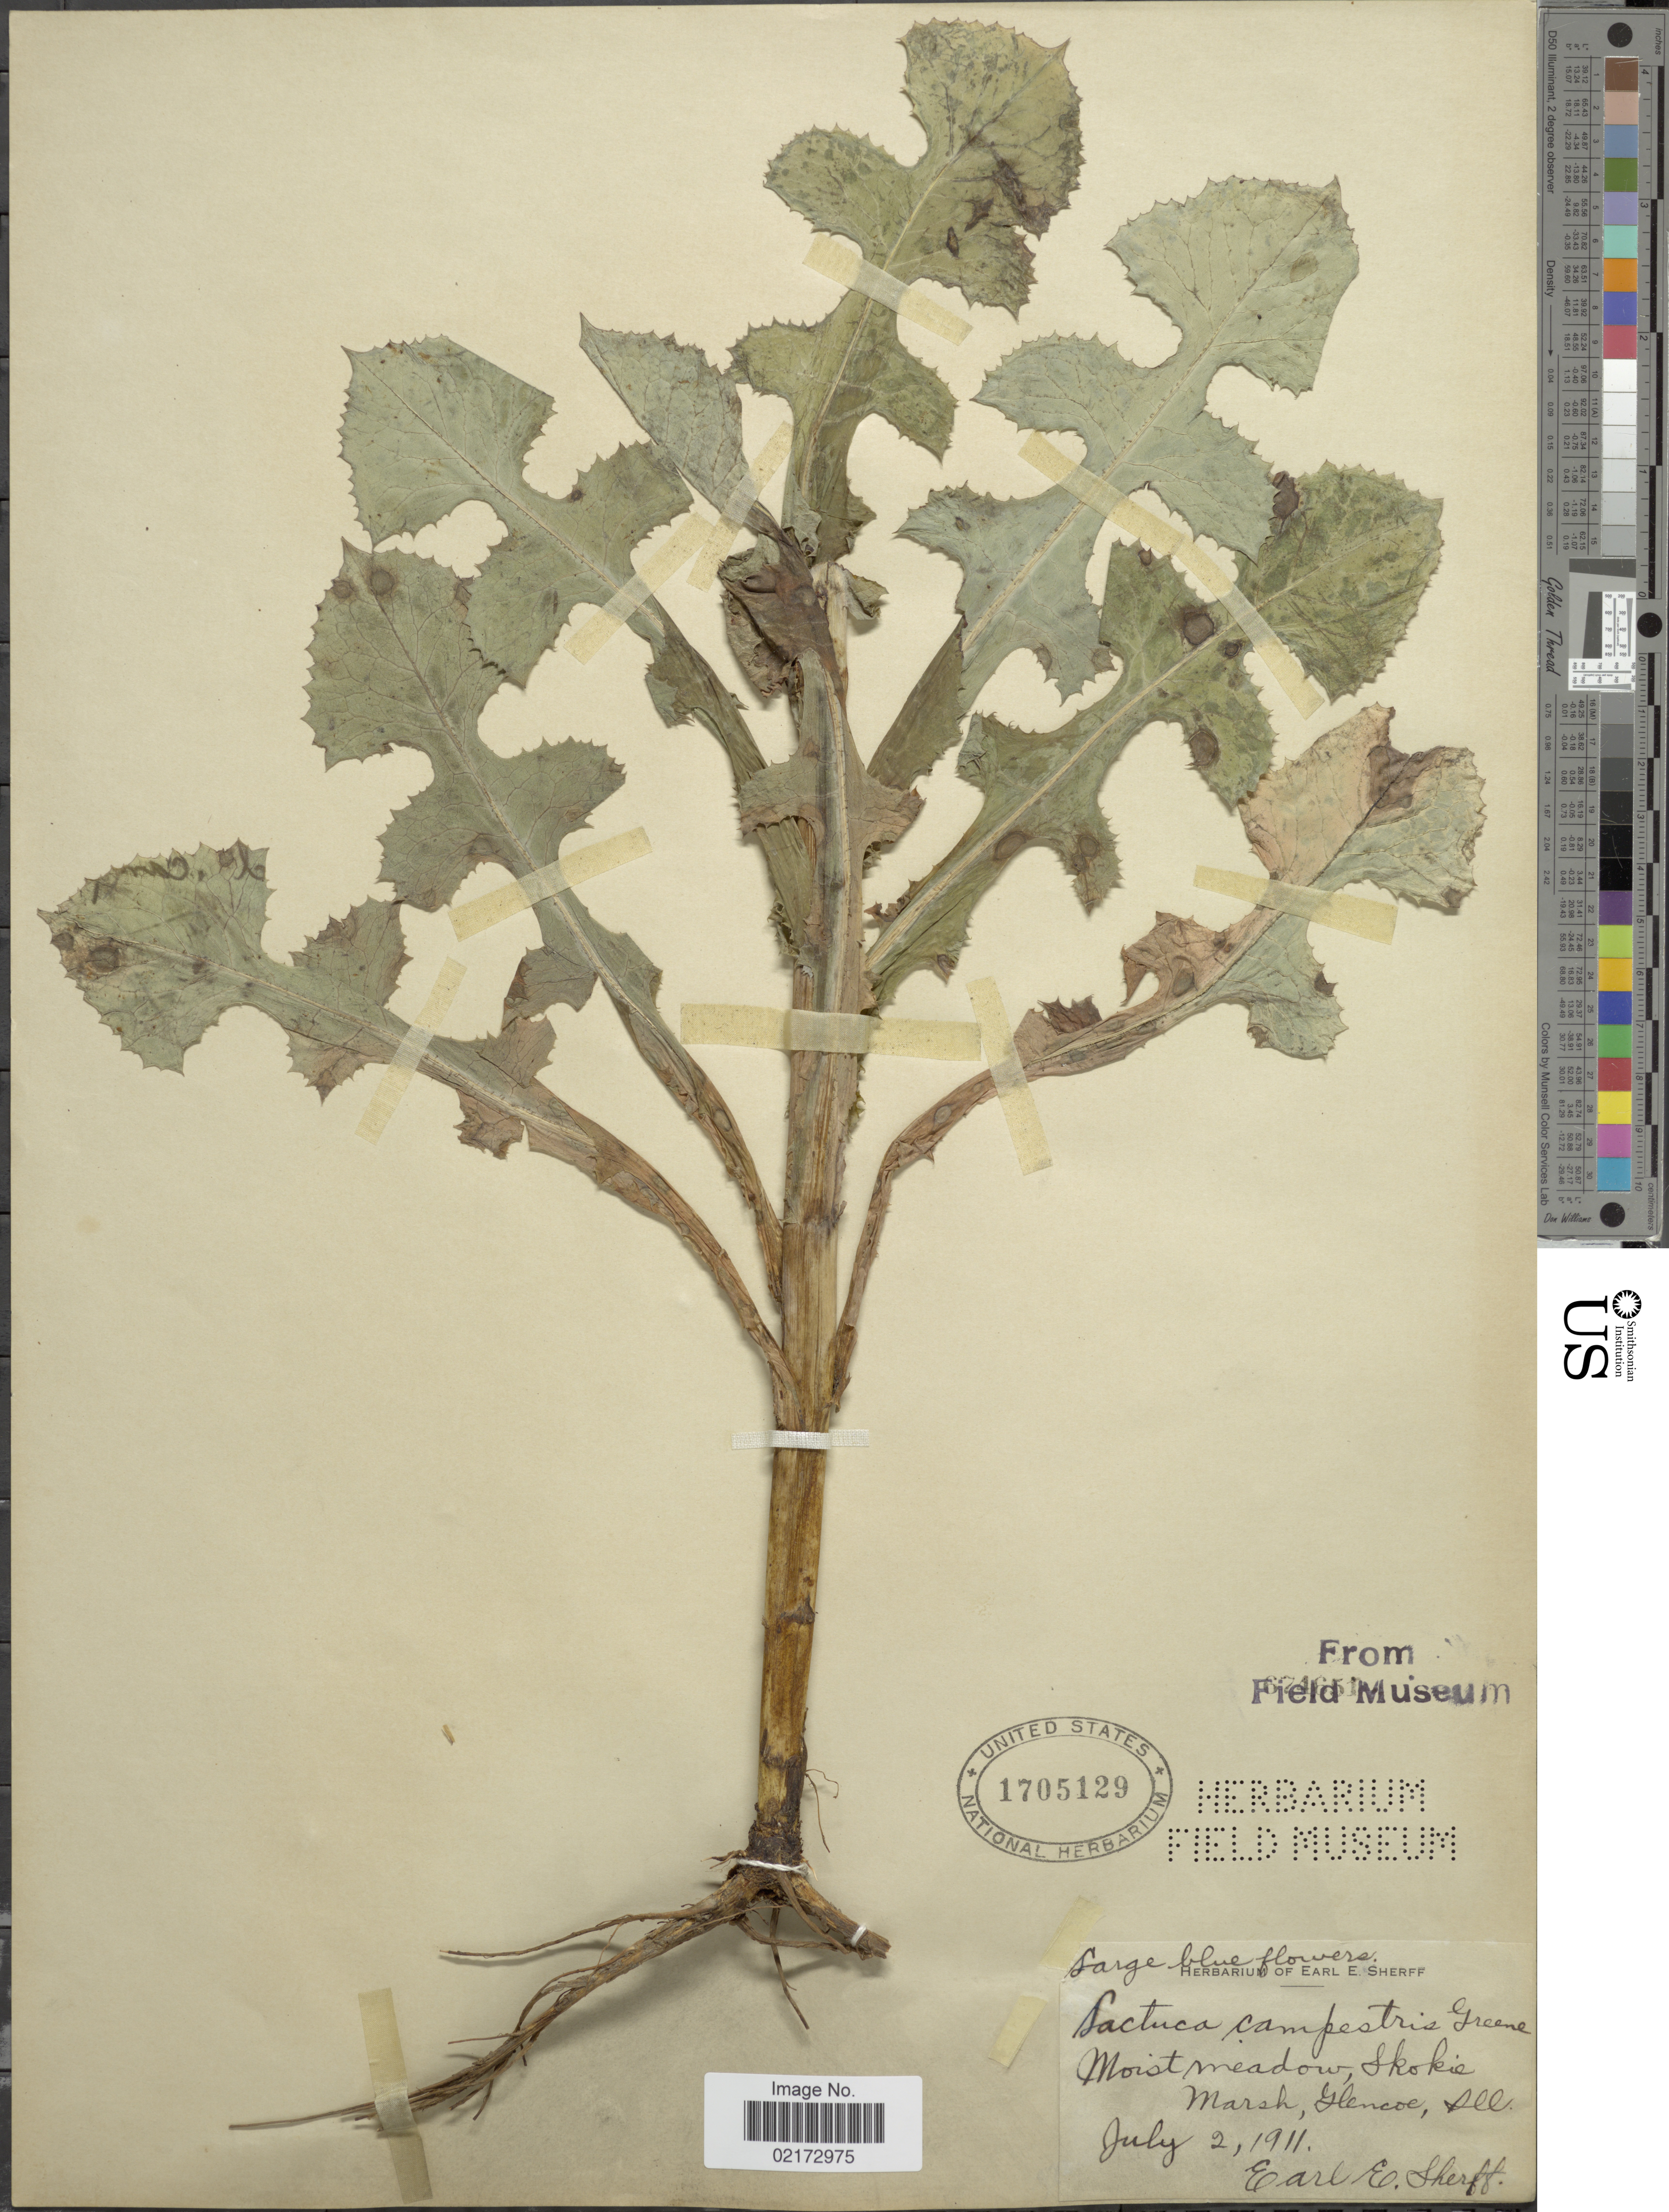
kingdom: Plantae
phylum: Tracheophyta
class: Magnoliopsida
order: Asterales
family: Asteraceae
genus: Lactuca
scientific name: Lactuca ludoviciana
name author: (Nutt.) Riddell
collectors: E. E. Sherff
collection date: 1911-07-02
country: United States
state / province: Illinois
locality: Skokie Marsh, Glencoe, Ill.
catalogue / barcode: US 1705129